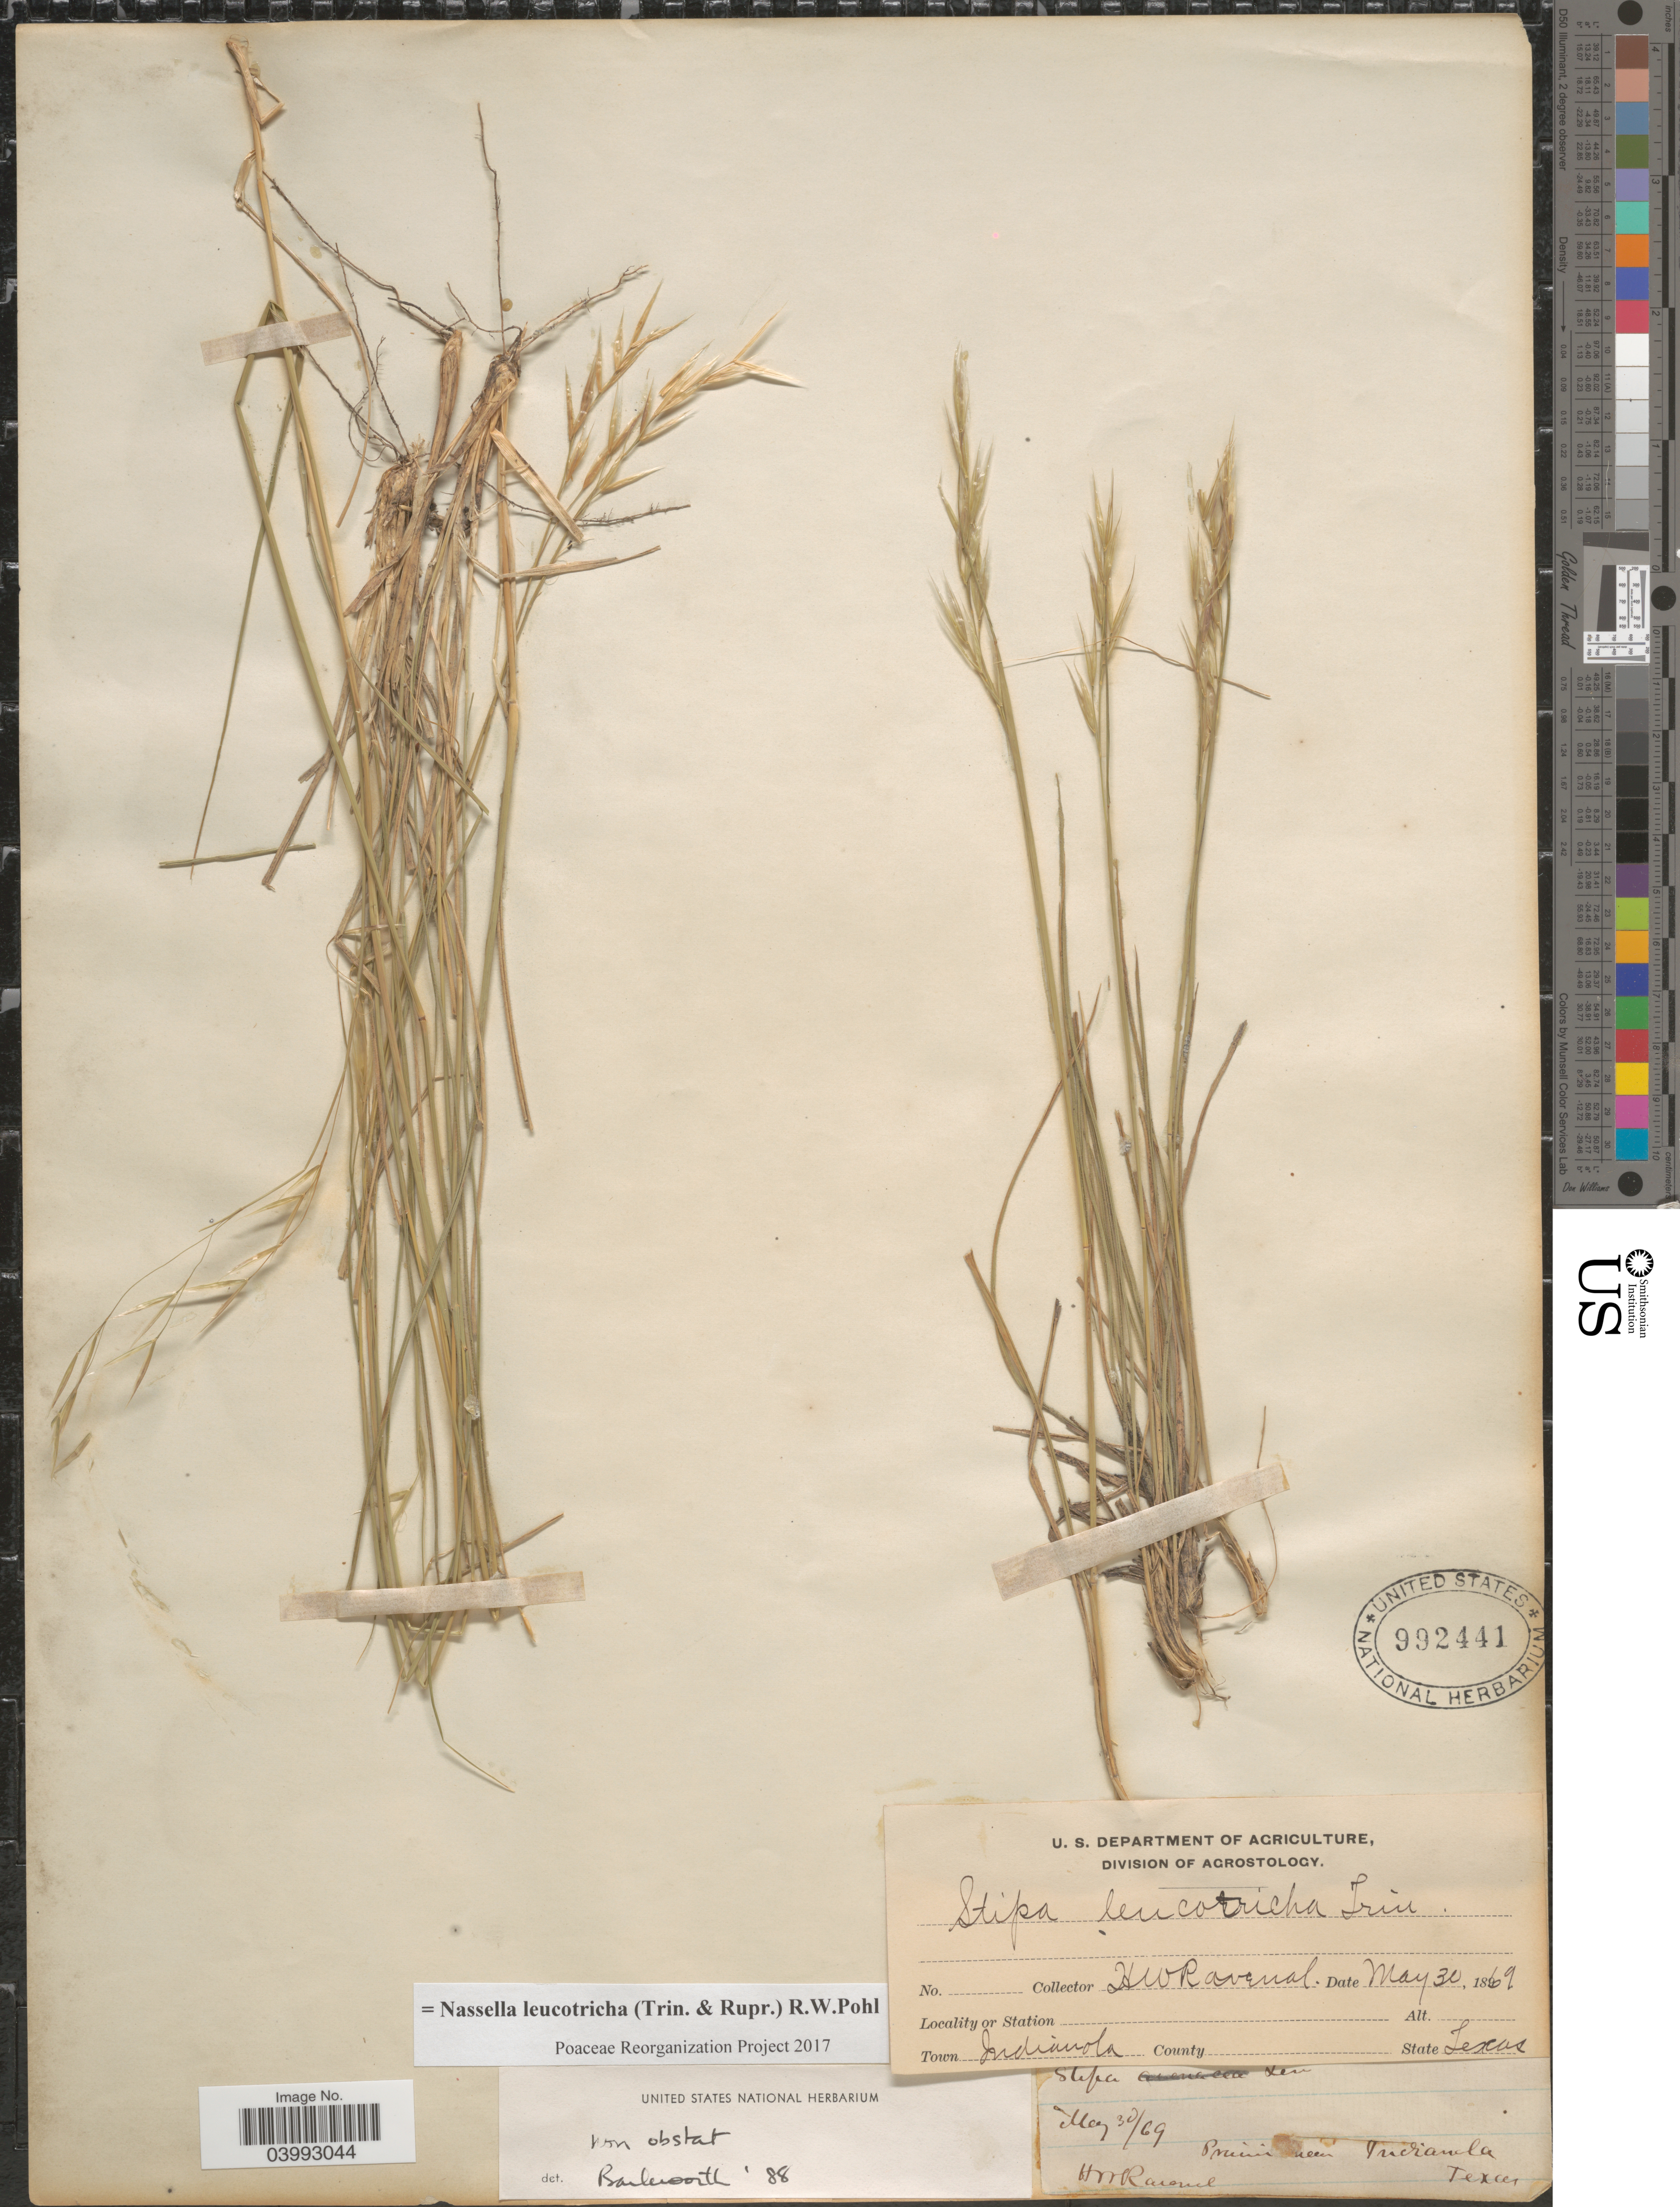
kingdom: Plantae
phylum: Tracheophyta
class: Liliopsida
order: Poales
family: Poaceae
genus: Nassella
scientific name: Nassella leucotricha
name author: (Trin. & Rupr.) R.W. Pohl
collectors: H. Ravenel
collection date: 1869-05-30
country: United States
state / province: Texas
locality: Prairie near Indianola.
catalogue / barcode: US 992441